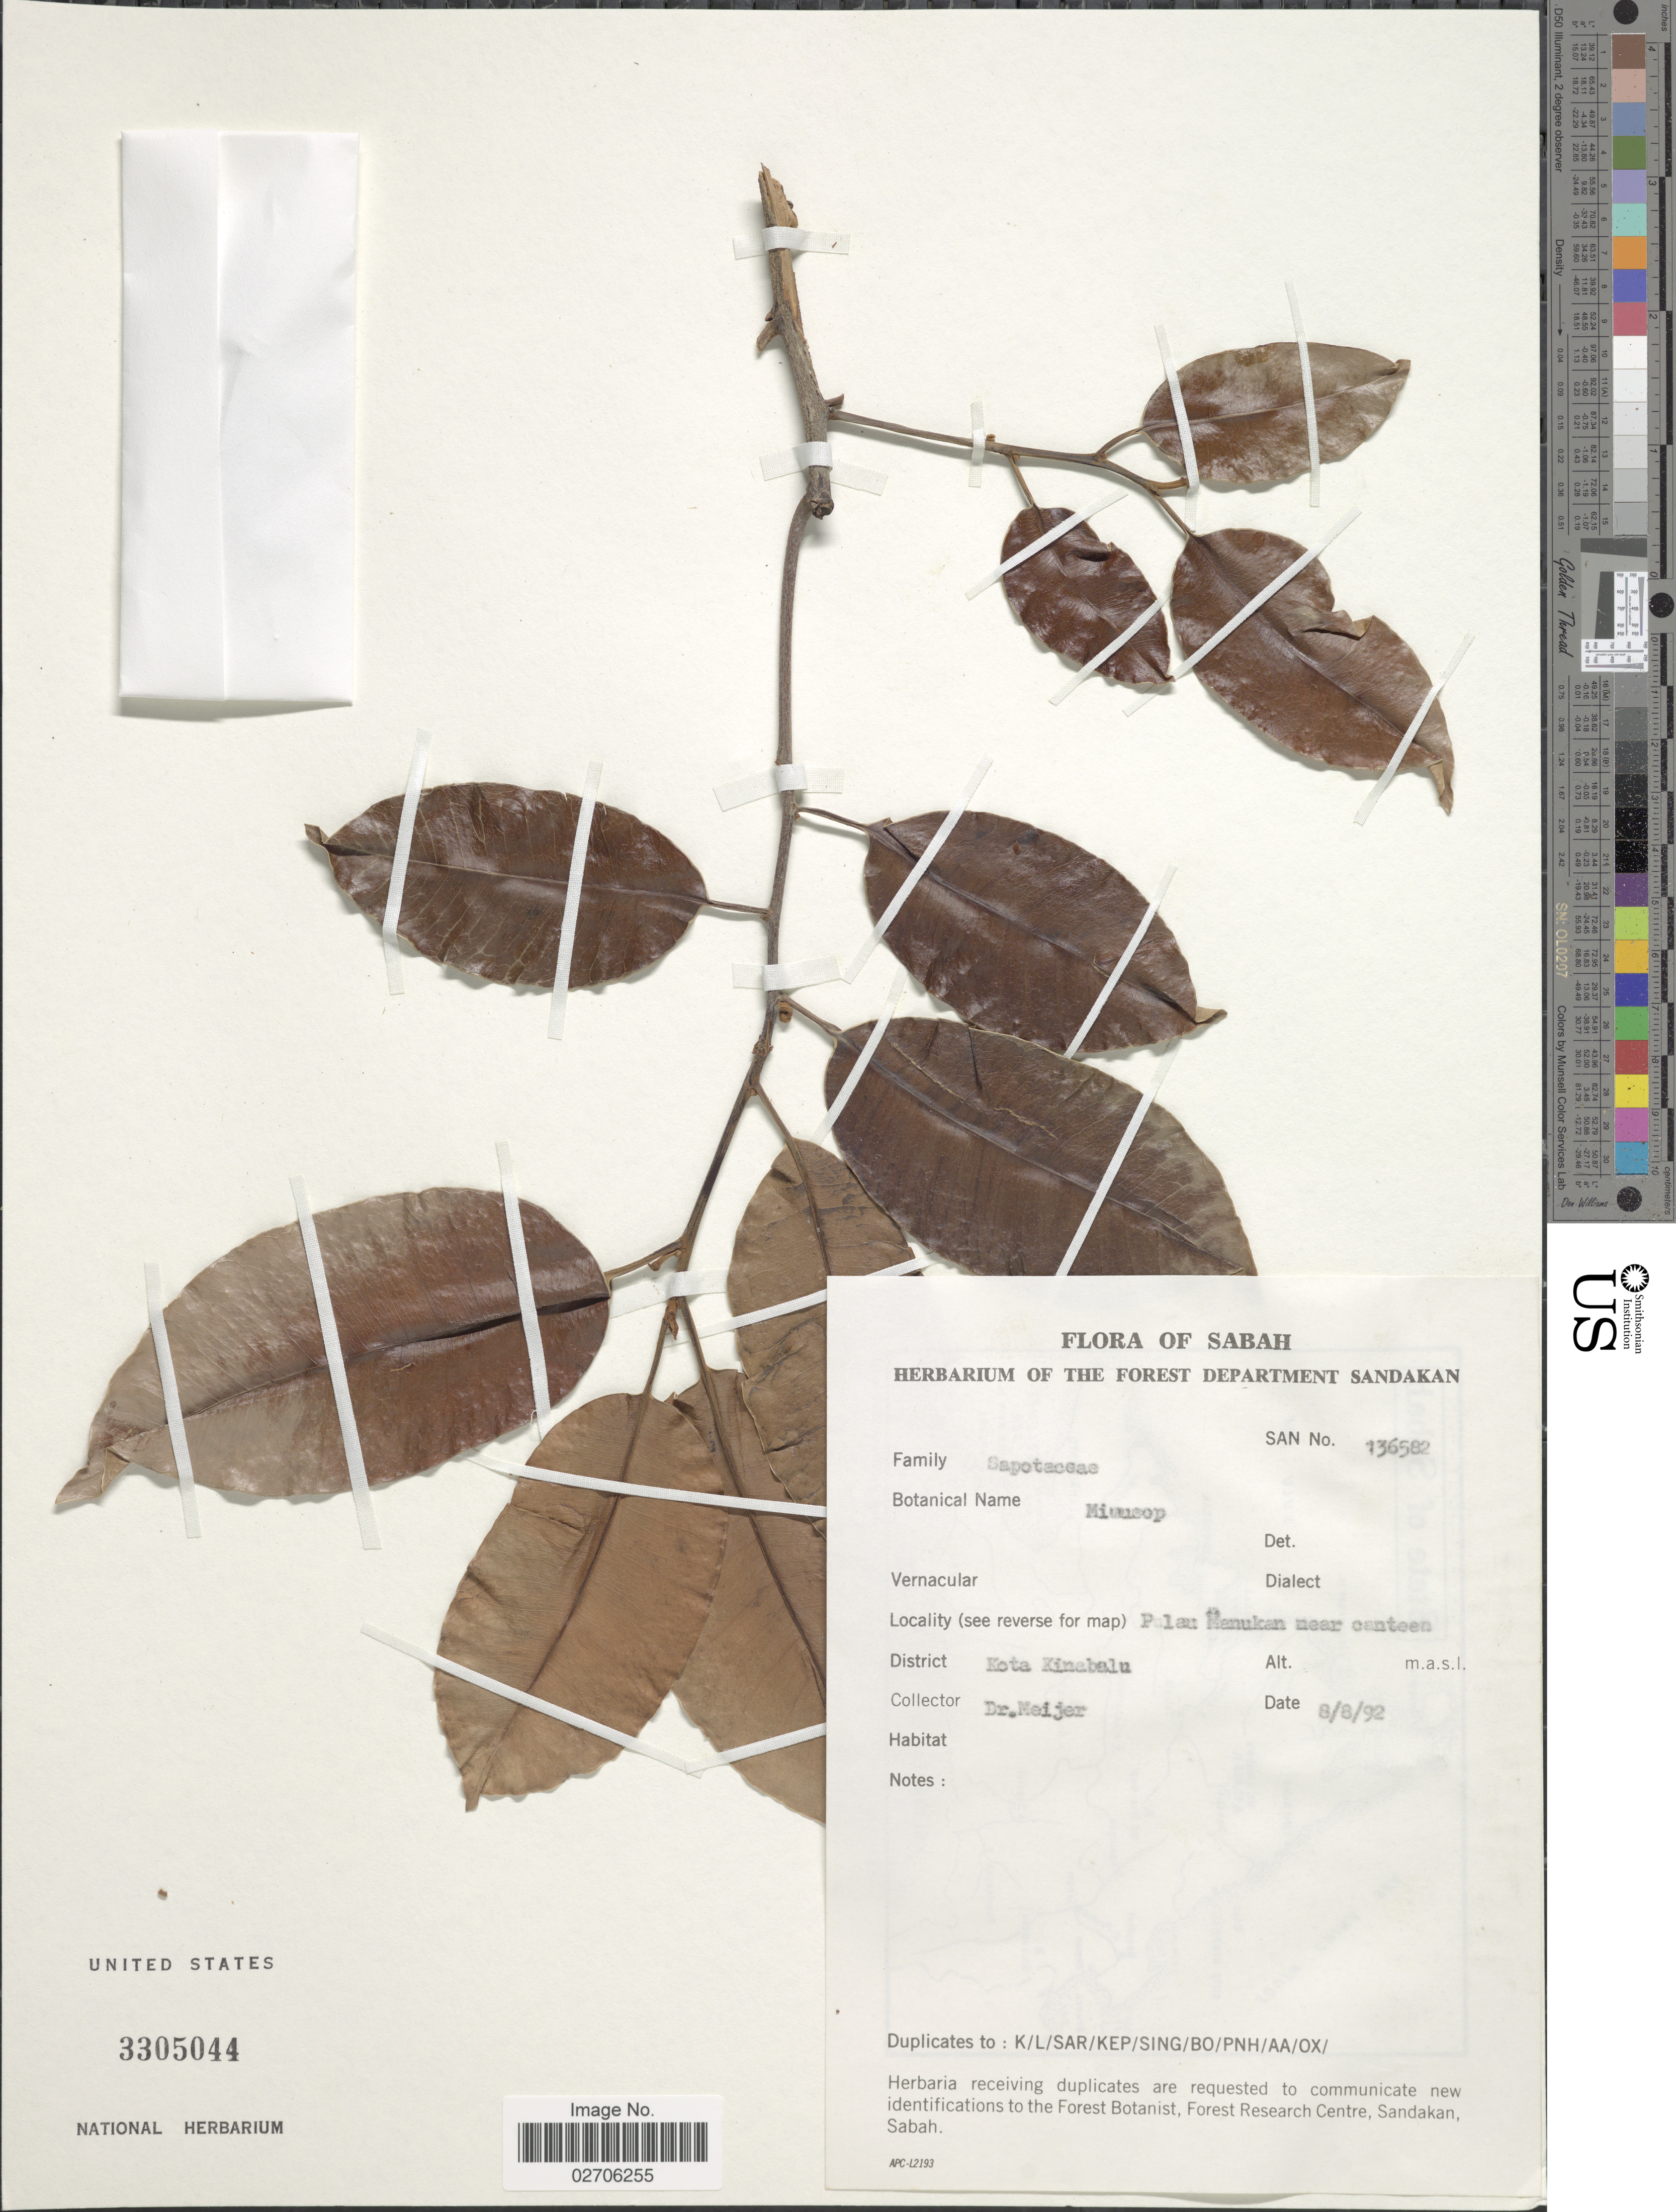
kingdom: Plantae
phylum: Tracheophyta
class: Magnoliopsida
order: Ericales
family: Sapotaceae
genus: Mimusops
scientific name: Mimusops sp.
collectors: -- Meijer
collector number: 136582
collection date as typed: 8/8/92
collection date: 1992-08-08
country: Malaysia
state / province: Sabah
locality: Pulau Manukan near canteen. District: Kota Kinabalu.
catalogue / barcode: US 3305044